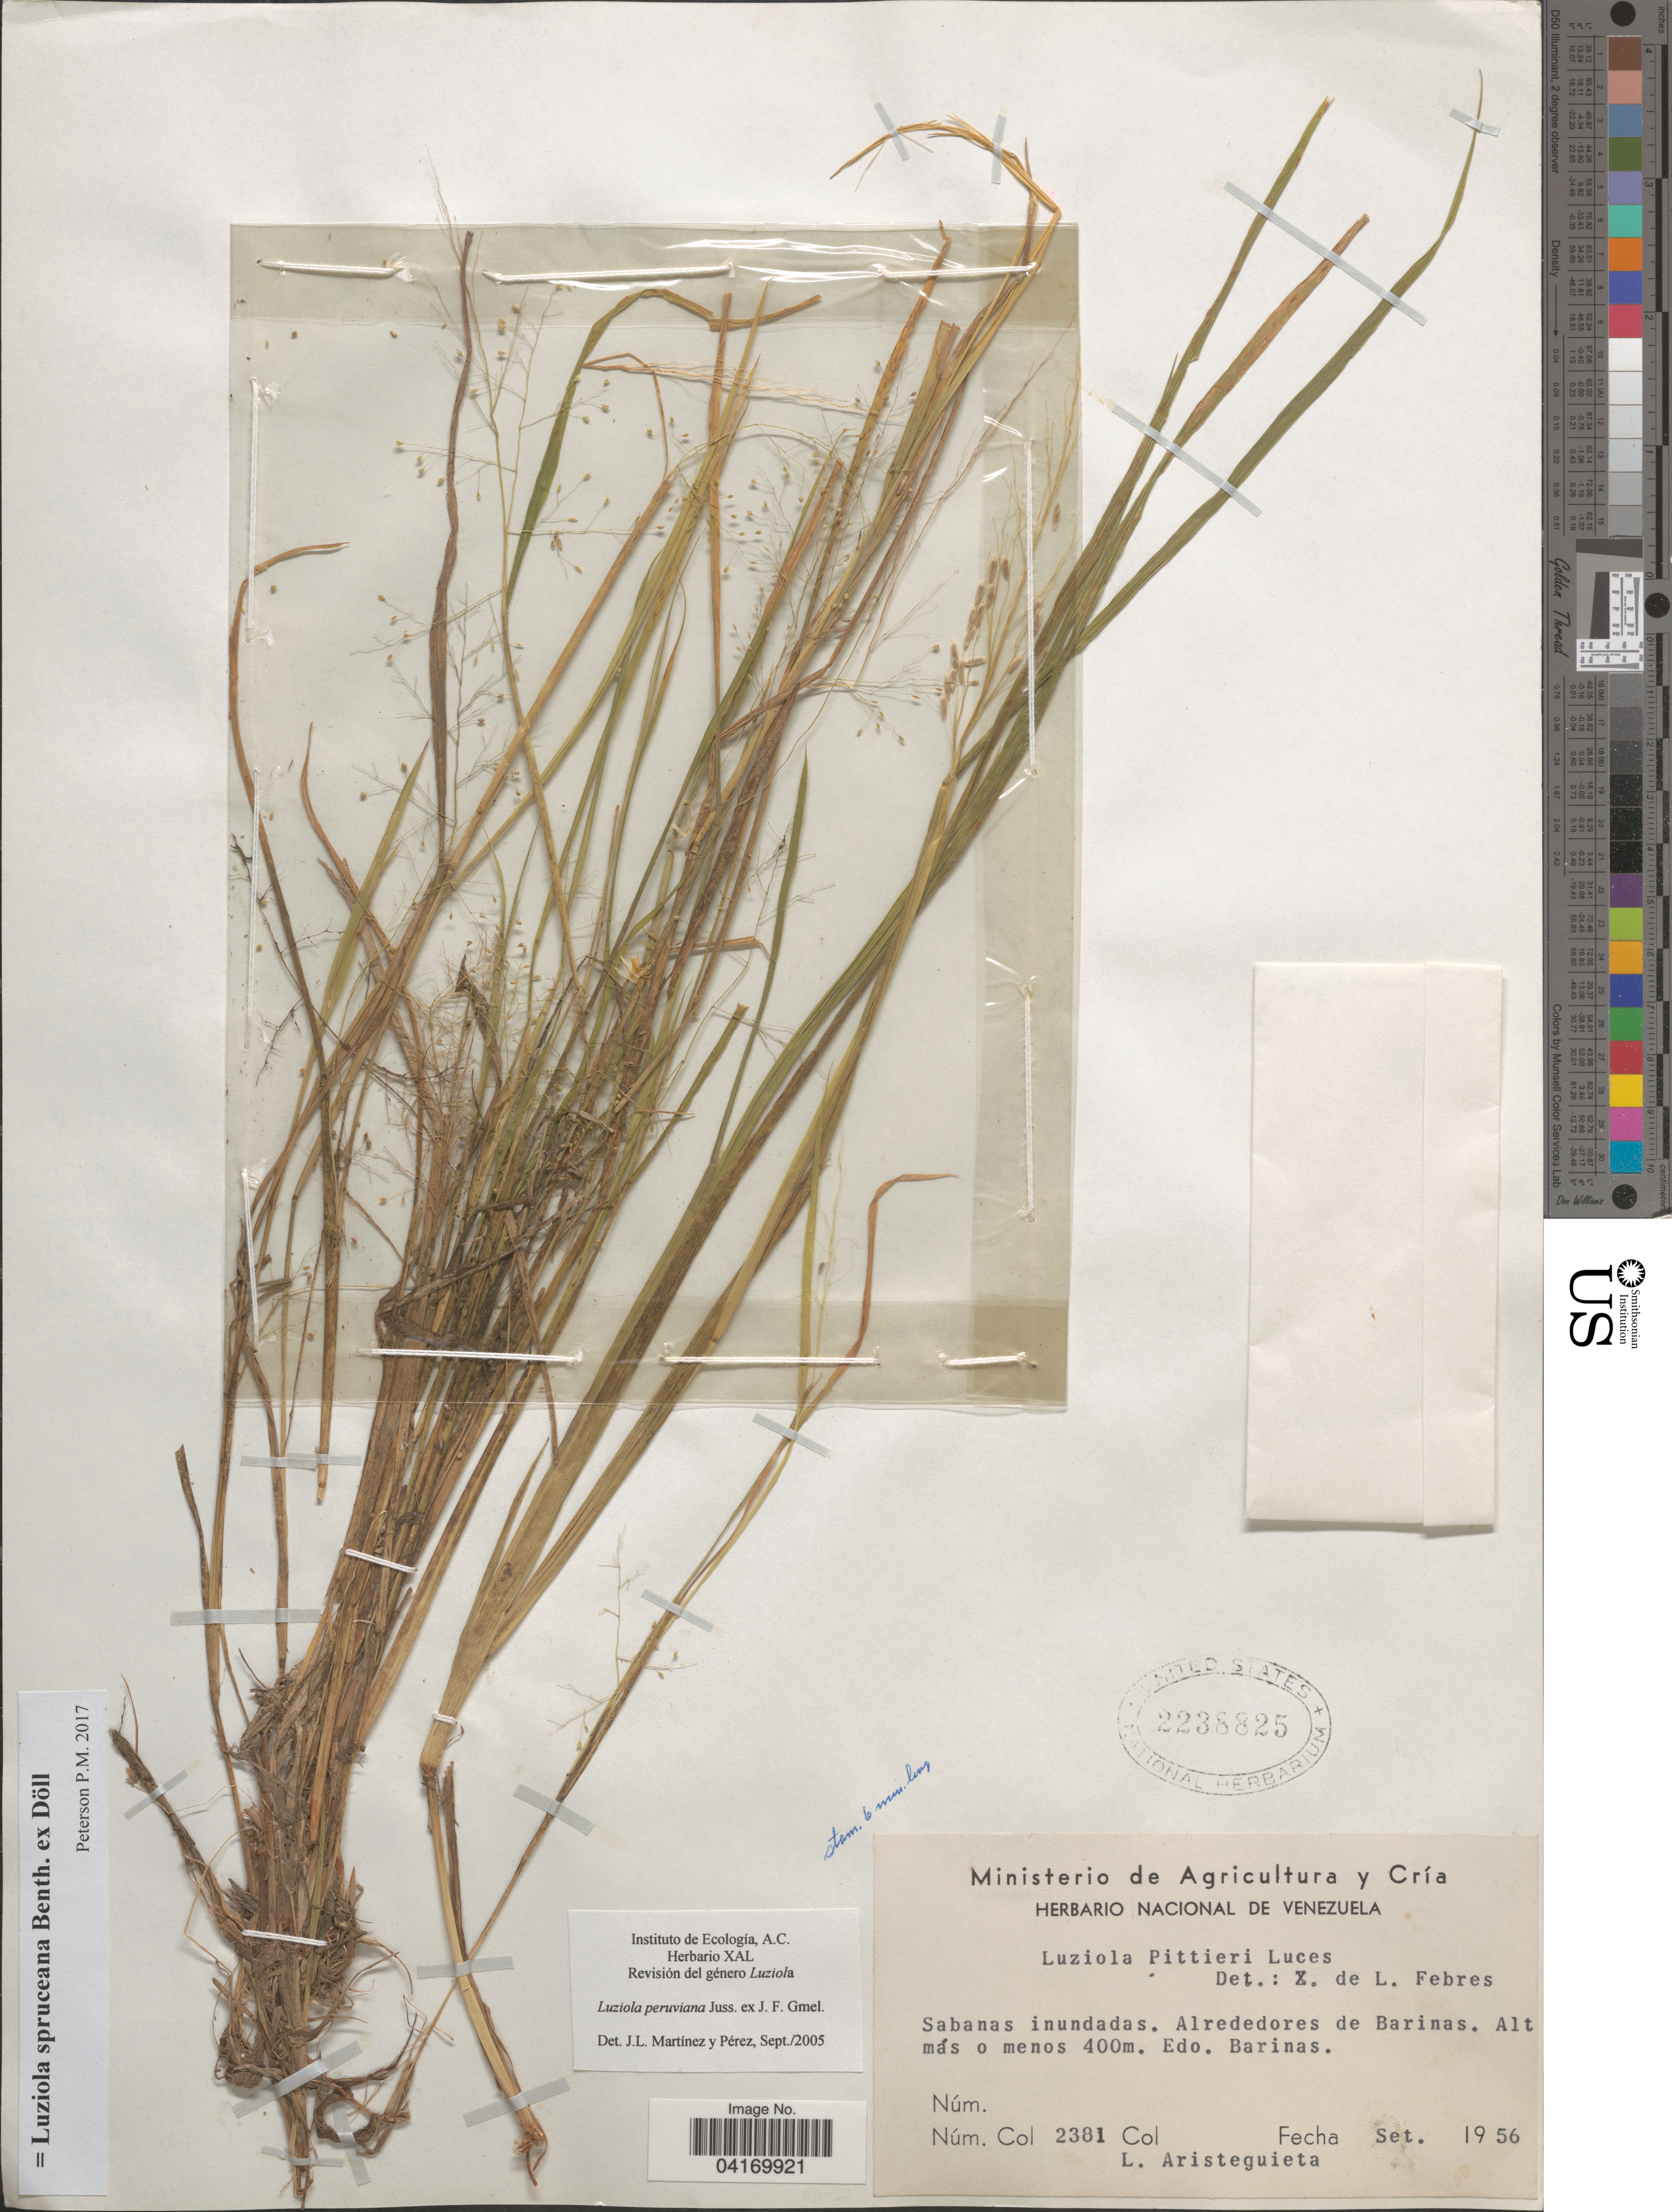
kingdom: Plantae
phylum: Tracheophyta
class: Liliopsida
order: Poales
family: Poaceae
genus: Luziola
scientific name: Luziola spruceana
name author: Benth. ex Döll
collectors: L. Aristeguieta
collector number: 2381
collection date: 1956-09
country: Venezuela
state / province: Barinas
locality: Sabanas inundadas. Alrededores de Barinas.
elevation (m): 400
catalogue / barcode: US 2238825